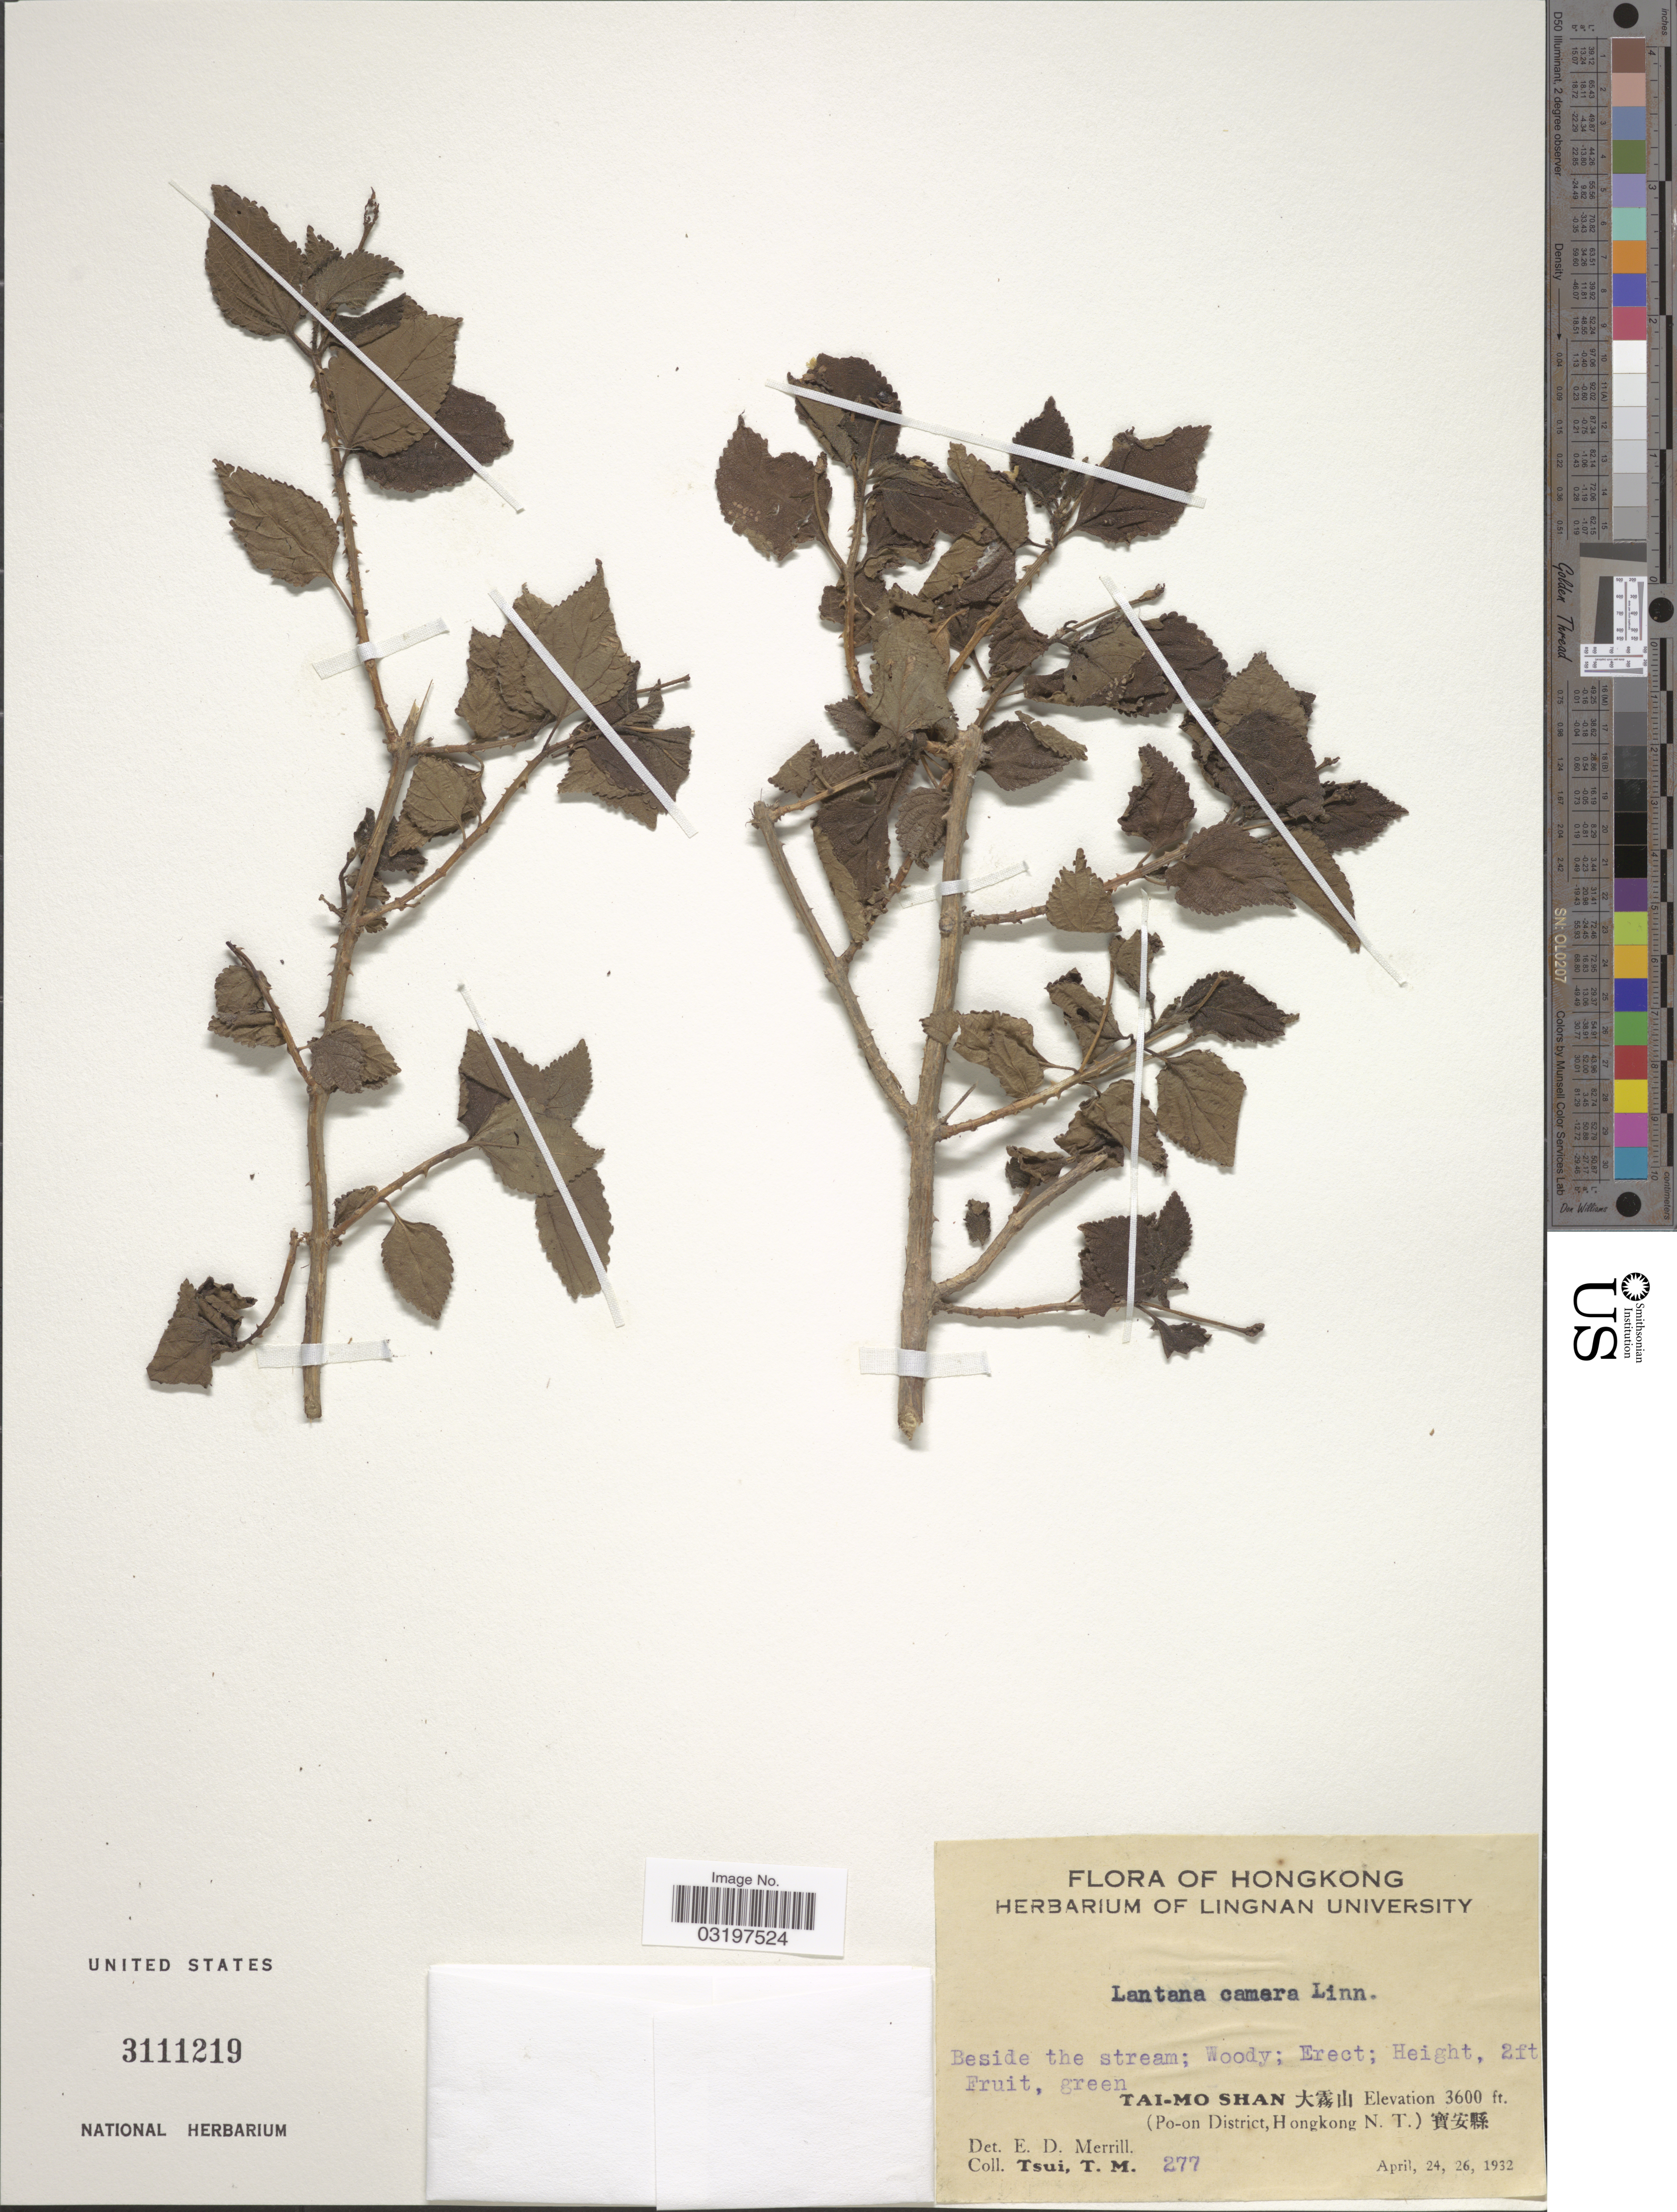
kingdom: Plantae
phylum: Tracheophyta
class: Magnoliopsida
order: Lamiales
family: Verbenaceae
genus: Lantana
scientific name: Lantana camara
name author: L.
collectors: T. Tsui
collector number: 277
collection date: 1932-04-24/1932-04-26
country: China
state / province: Hong Kong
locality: Beside the stream. Tai-Mo Shan X. (Po-on District, Hongkong N.T.) X.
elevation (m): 1097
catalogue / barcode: US 3111219